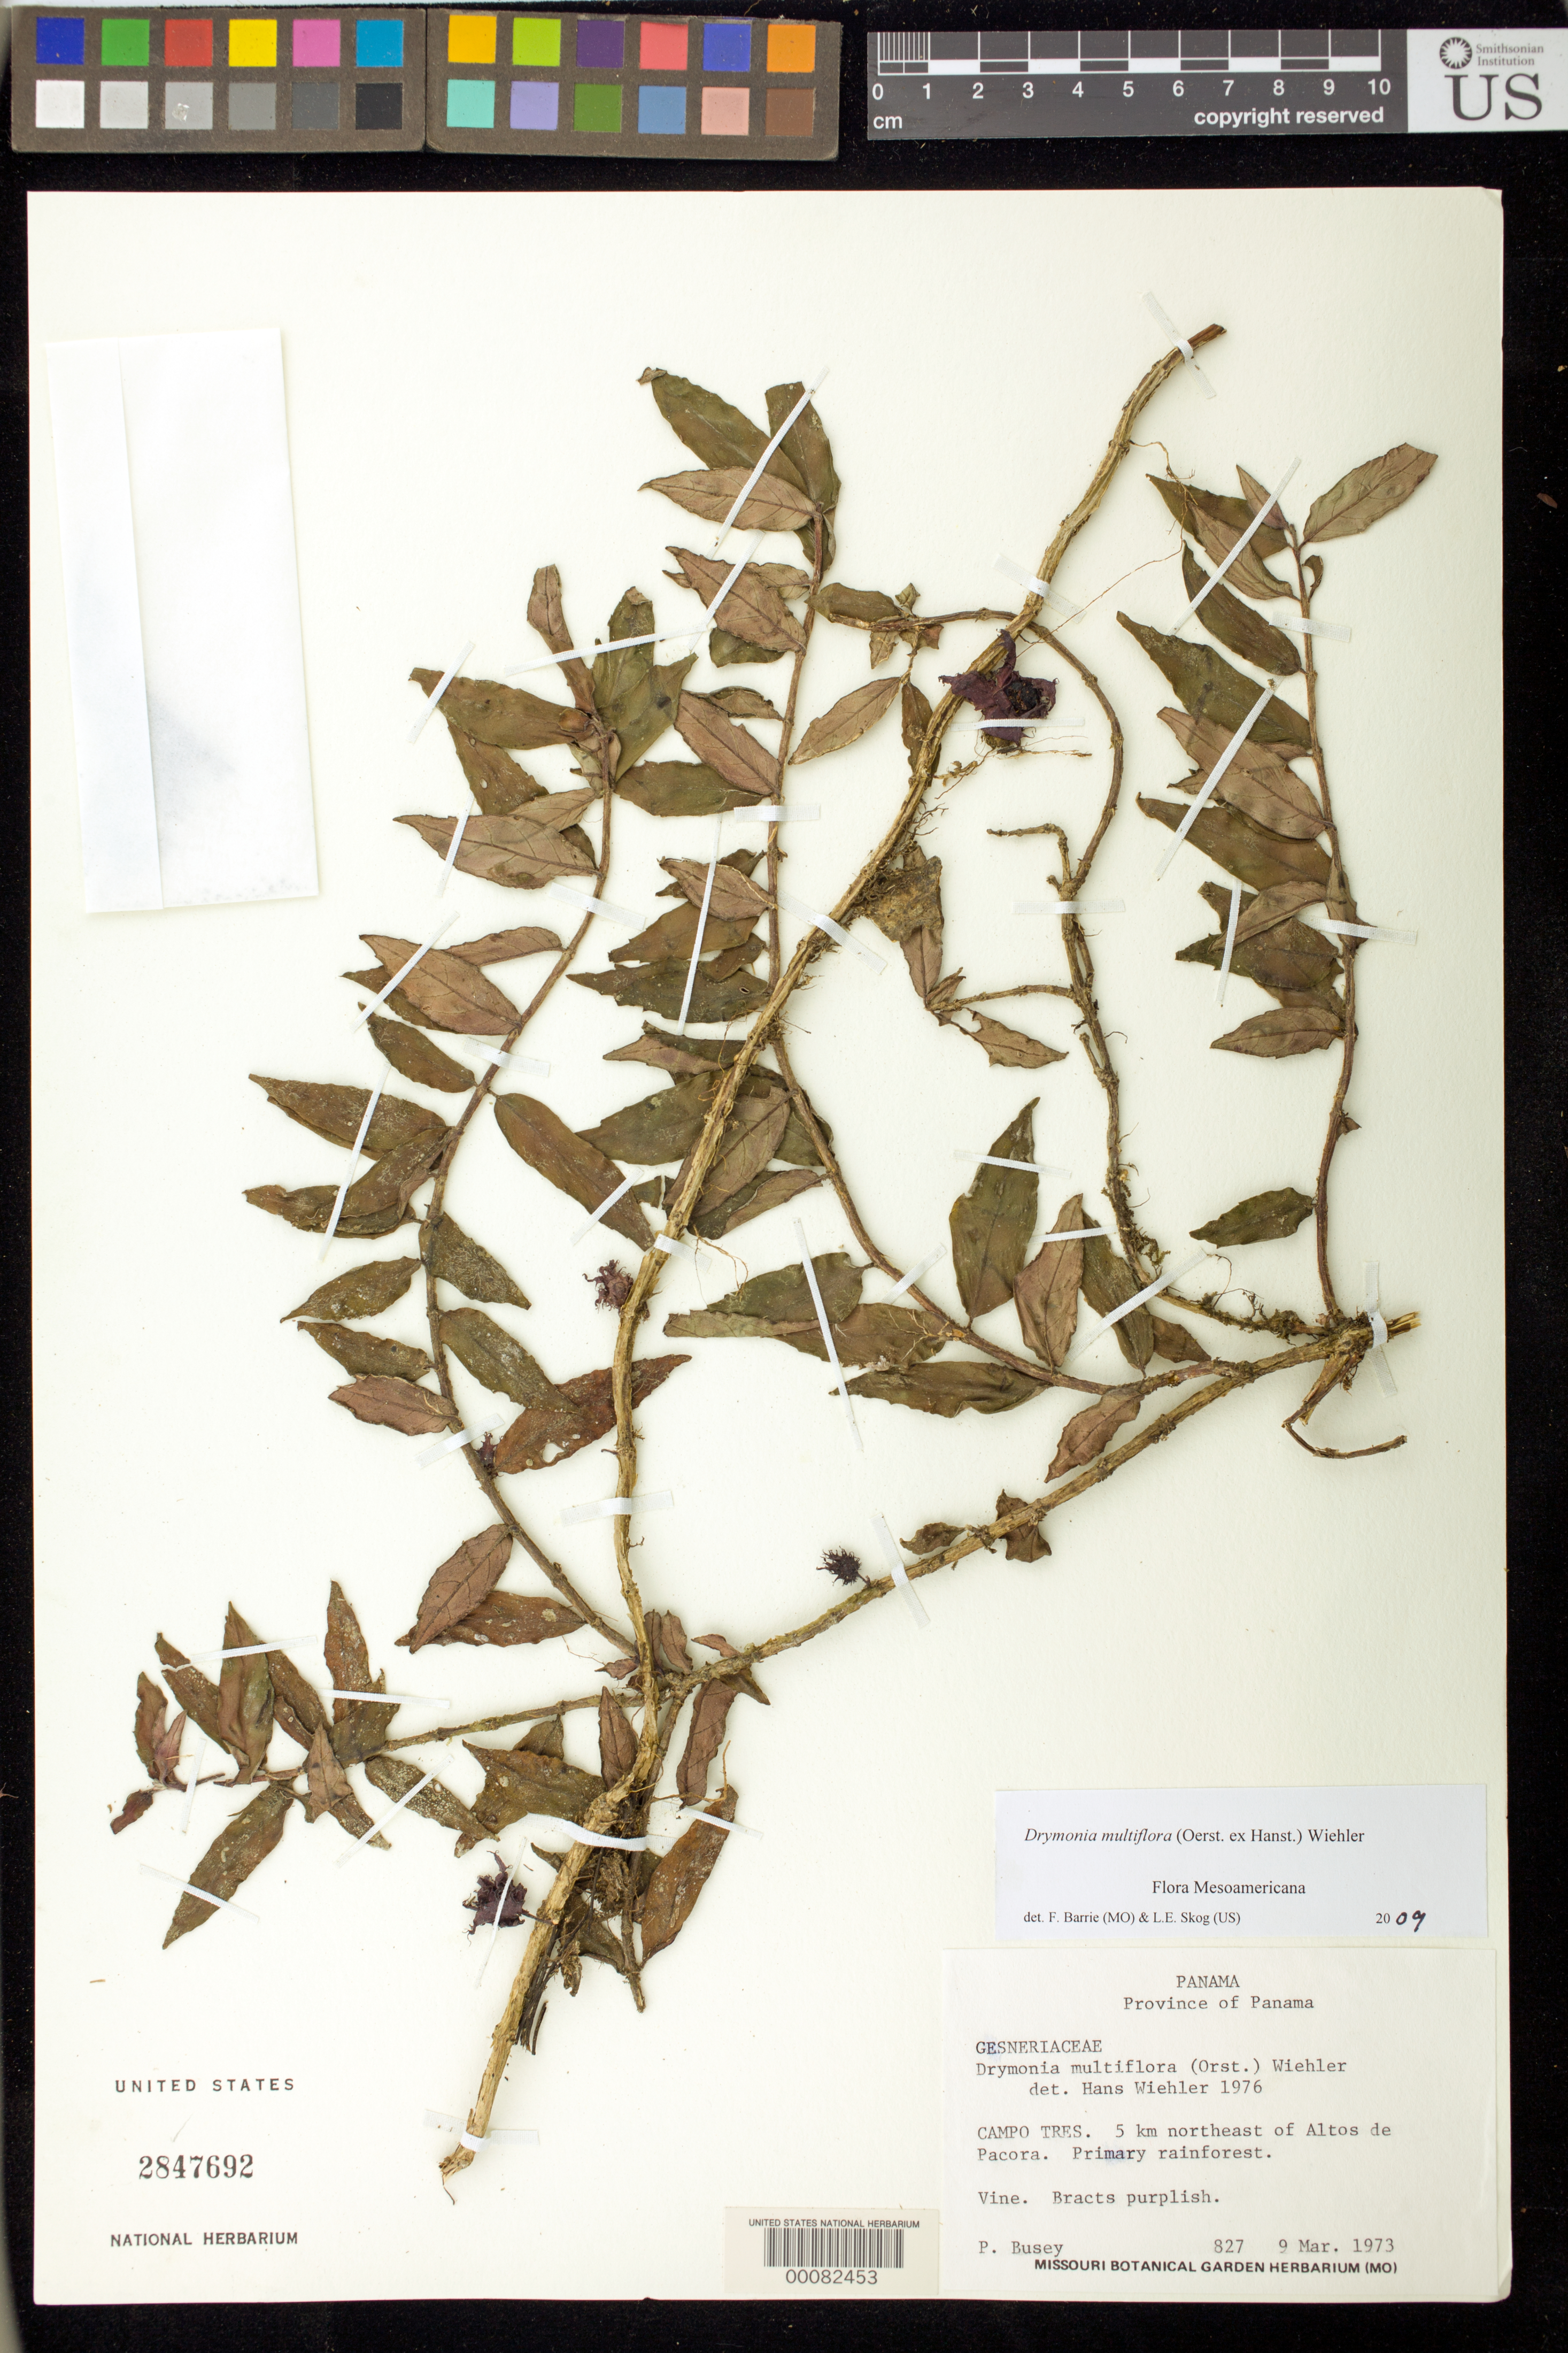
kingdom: Plantae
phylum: Tracheophyta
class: Magnoliopsida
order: Lamiales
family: Gesneriaceae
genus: Drymonia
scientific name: Drymonia multiflora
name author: (Oerst. ex Hanst.) Wiehler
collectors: P. Busey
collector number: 827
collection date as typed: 09 Mar 1973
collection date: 1973-03-09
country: Panama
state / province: Panamá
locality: Campo tres, 5 km NE of Altos de Pacora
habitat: Primary rainforest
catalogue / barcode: US 2847692